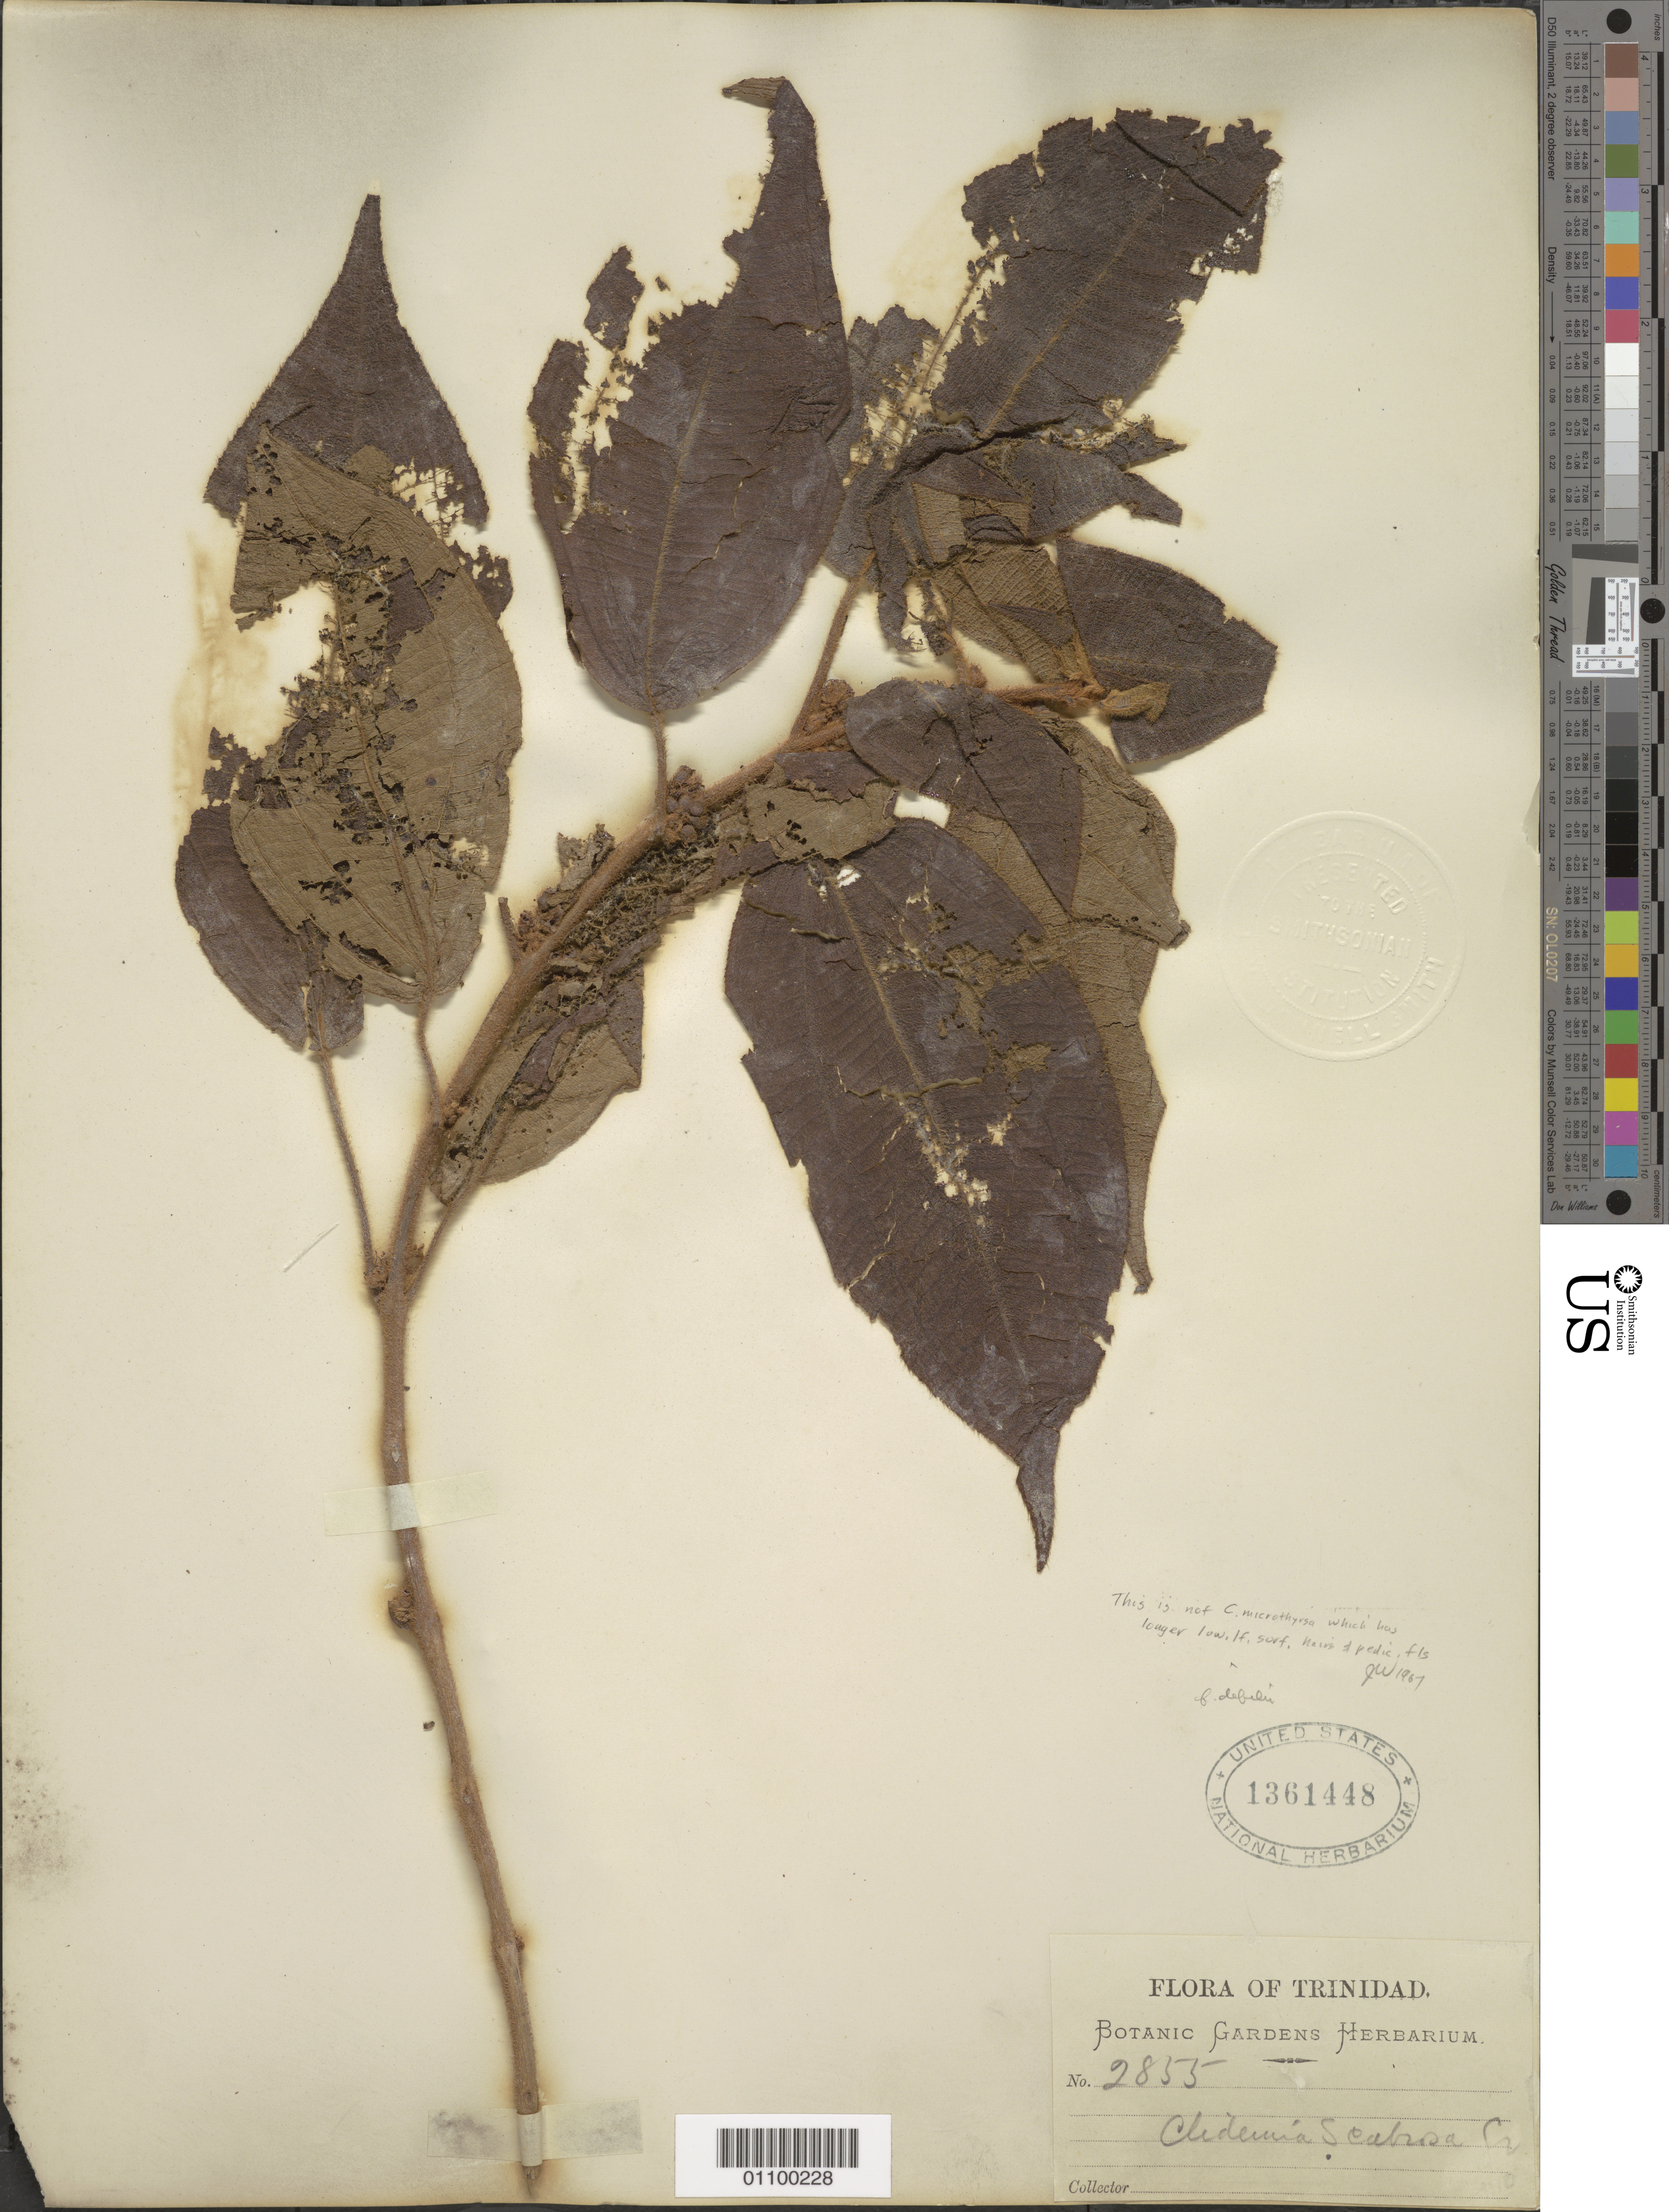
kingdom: Plantae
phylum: Tracheophyta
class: Magnoliopsida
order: Myrtales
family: Melastomataceae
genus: Clidemia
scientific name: Clidemia debilis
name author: Crueg.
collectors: Botanic Gardens Herbarium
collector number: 2855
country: Trinidad and Tobago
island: Trinidad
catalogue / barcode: US 1361448